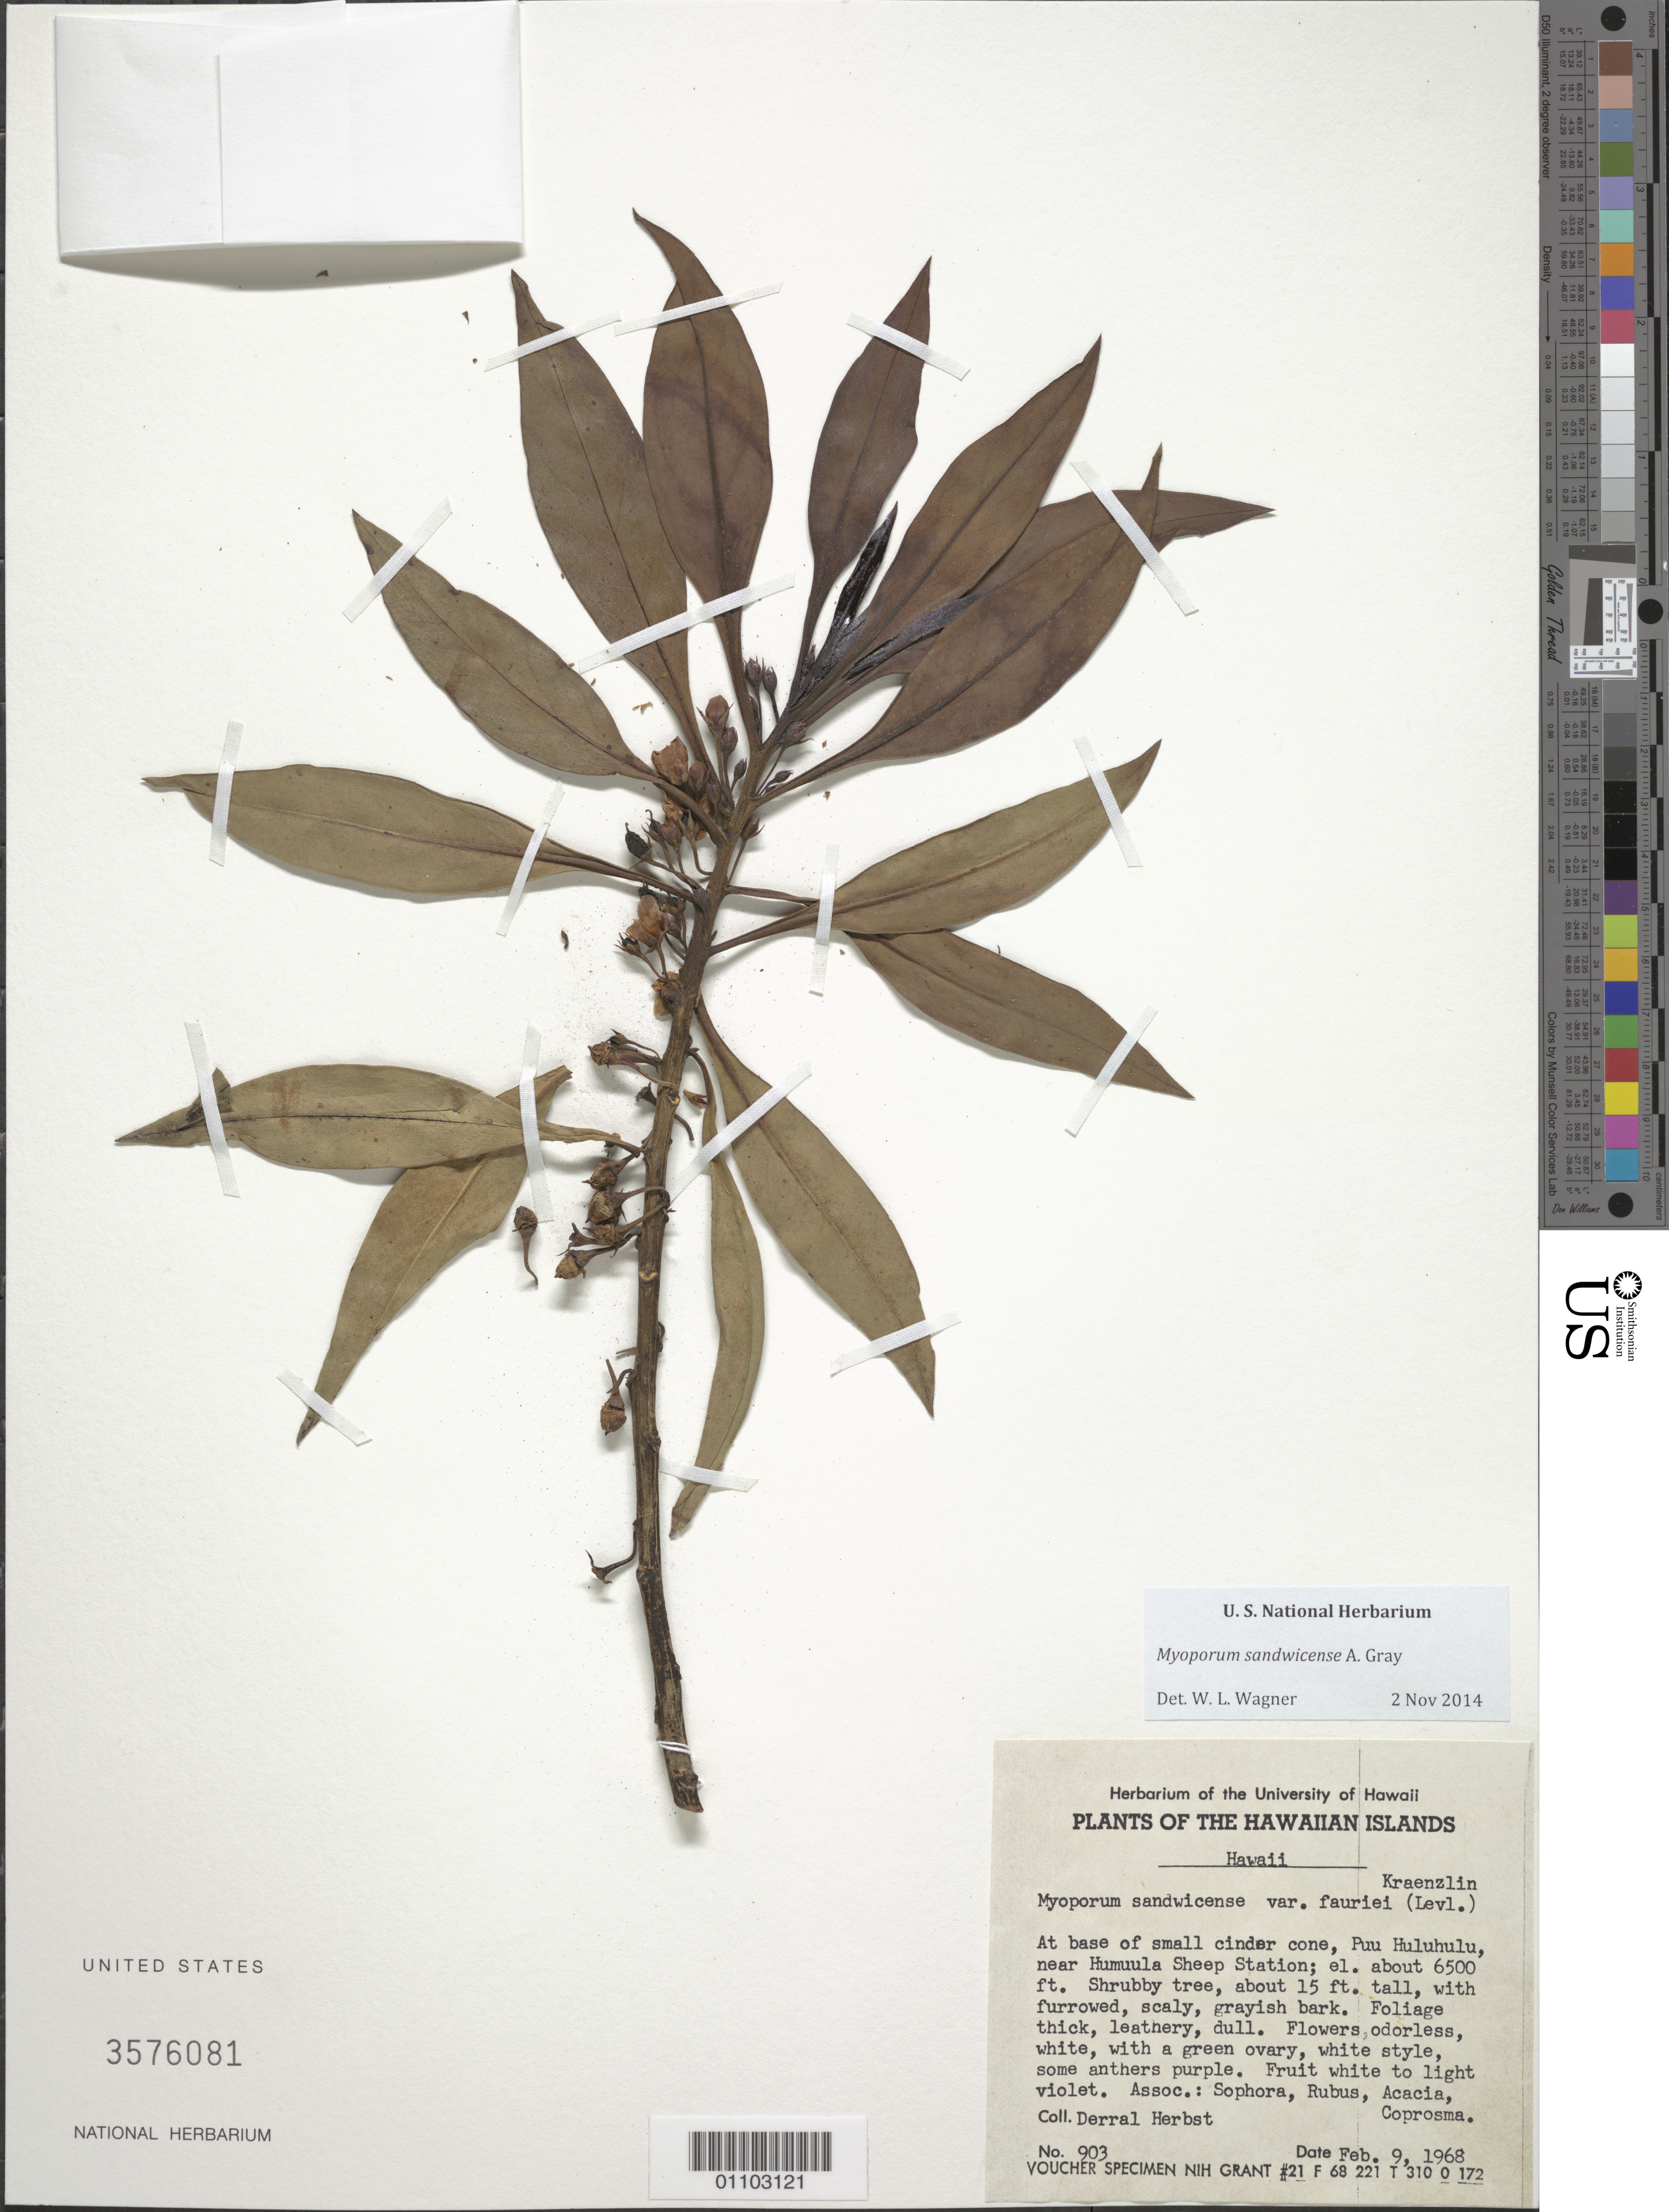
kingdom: Plantae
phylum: Tracheophyta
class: Magnoliopsida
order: Lamiales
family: Scrophulariaceae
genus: Myoporum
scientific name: Myoporum sandwicense subsp. sandwicense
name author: A. Gray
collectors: D. R. Herbst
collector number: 903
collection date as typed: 9 Feb 1968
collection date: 1968-02-09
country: United States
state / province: Hawaii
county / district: Hawaii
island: Hawaii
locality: At base of small cinder cone, Puu Huluhulu, near Humuula Sheep Station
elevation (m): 1981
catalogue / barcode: US 3576081